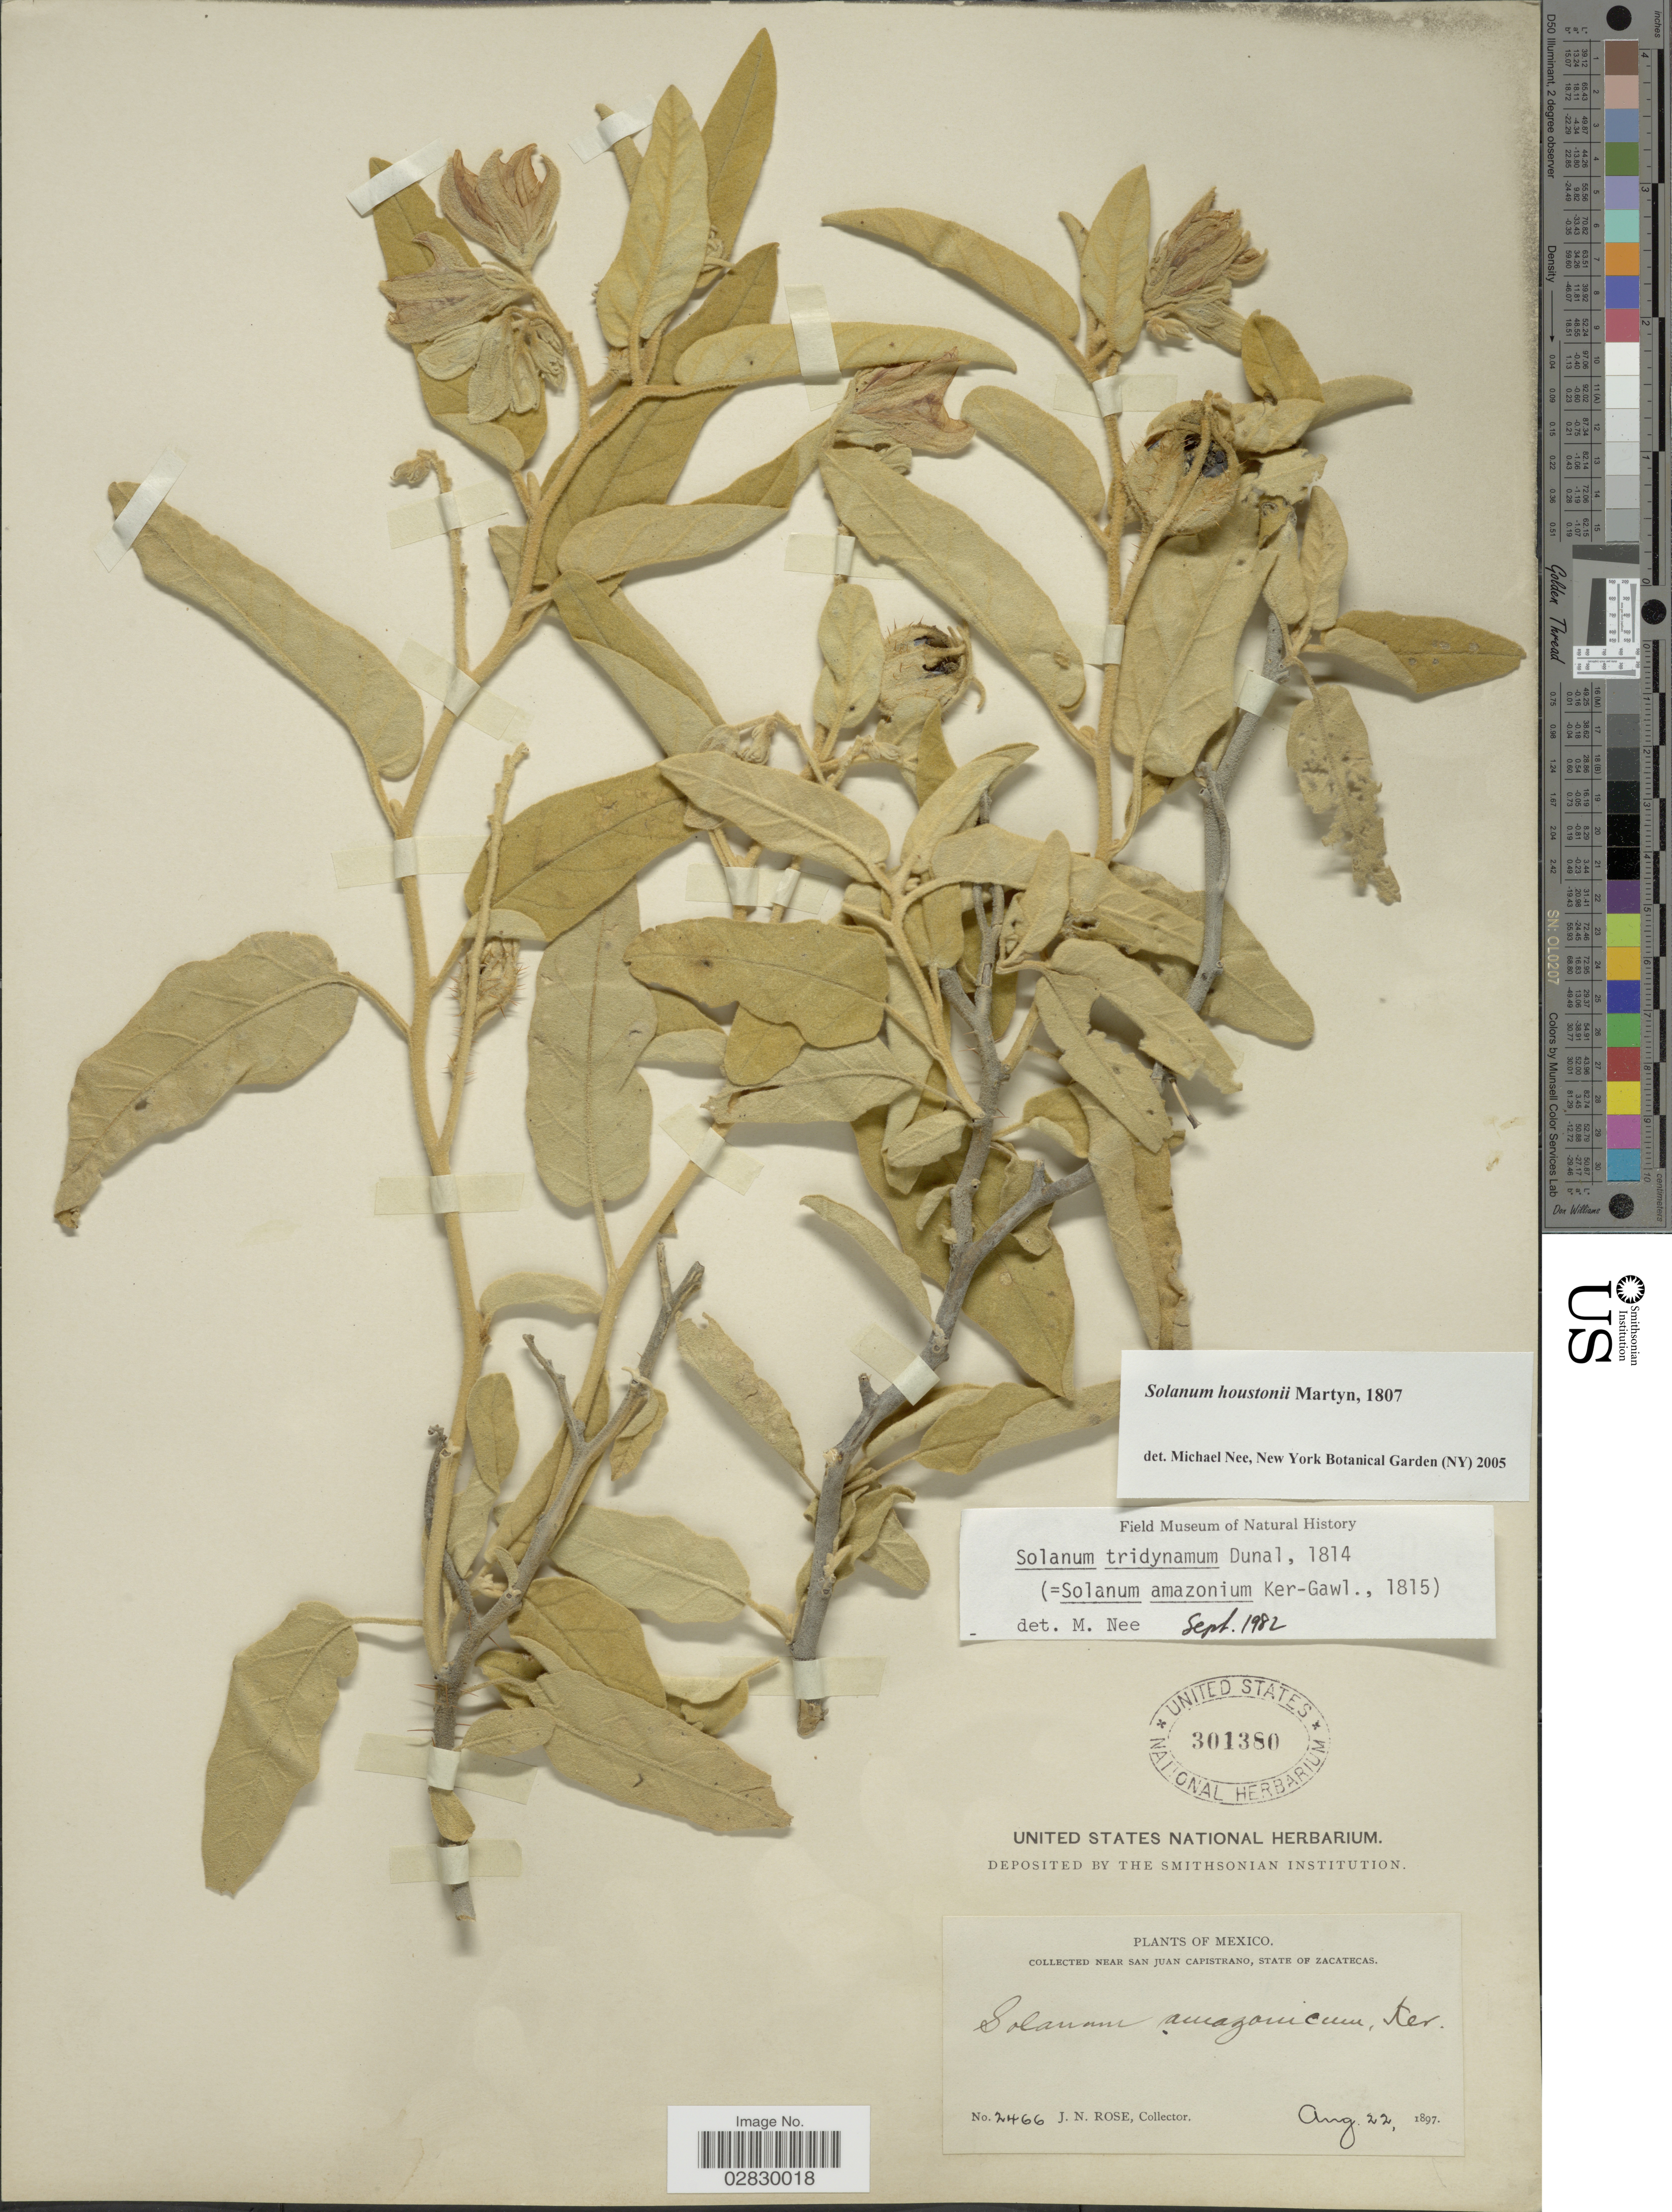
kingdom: Plantae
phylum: Tracheophyta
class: Magnoliopsida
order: Solanales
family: Solanaceae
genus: Solanum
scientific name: Solanum houstonii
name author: Dunal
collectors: J. N. Rose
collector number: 2466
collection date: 1897-08-22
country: Mexico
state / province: Zacatecas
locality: Near San Juan Capistrano.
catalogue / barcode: US 301380